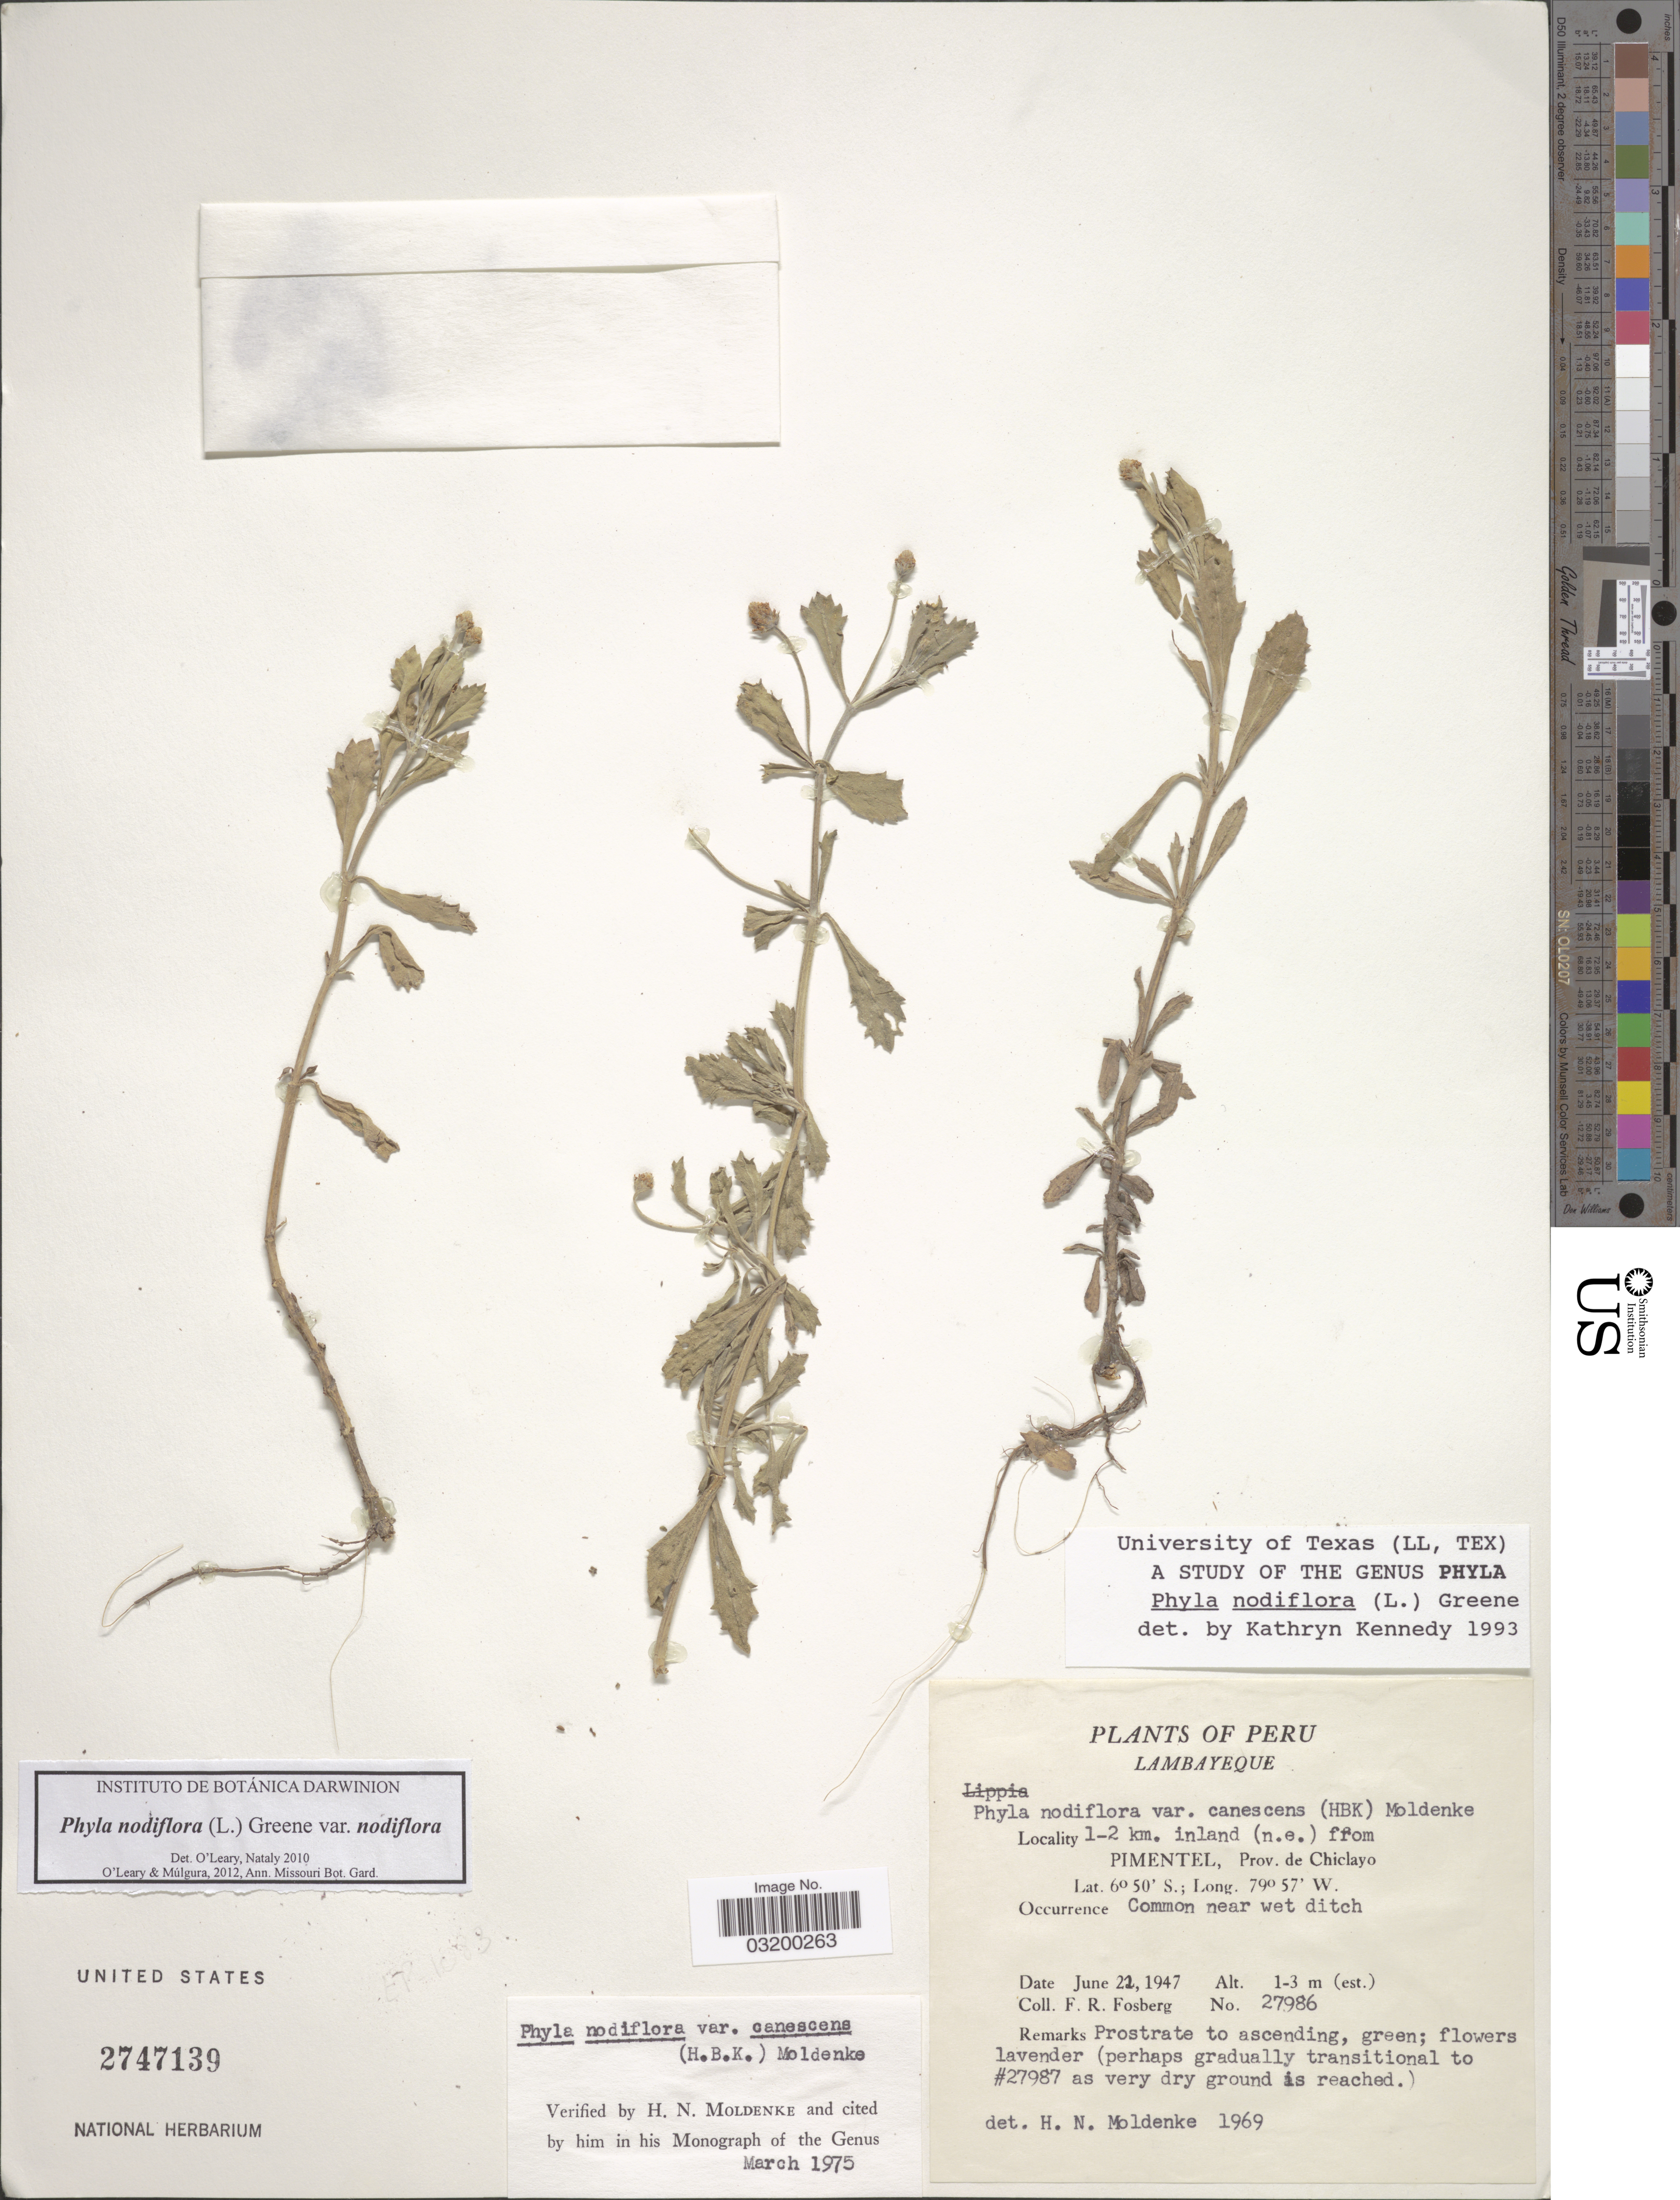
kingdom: Plantae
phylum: Tracheophyta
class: Magnoliopsida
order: Lamiales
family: Verbenaceae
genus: Phyla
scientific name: Phyla nodiflora var. nodiflora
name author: (L.) Greene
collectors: F. R. Fosberg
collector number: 27986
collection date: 1947-06-22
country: Peru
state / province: Lambayeque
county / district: Chiclayo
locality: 1-2 km. inland (n.e.) from Pimentel, Prov. de Chiclayo.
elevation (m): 1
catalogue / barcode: US 2747139